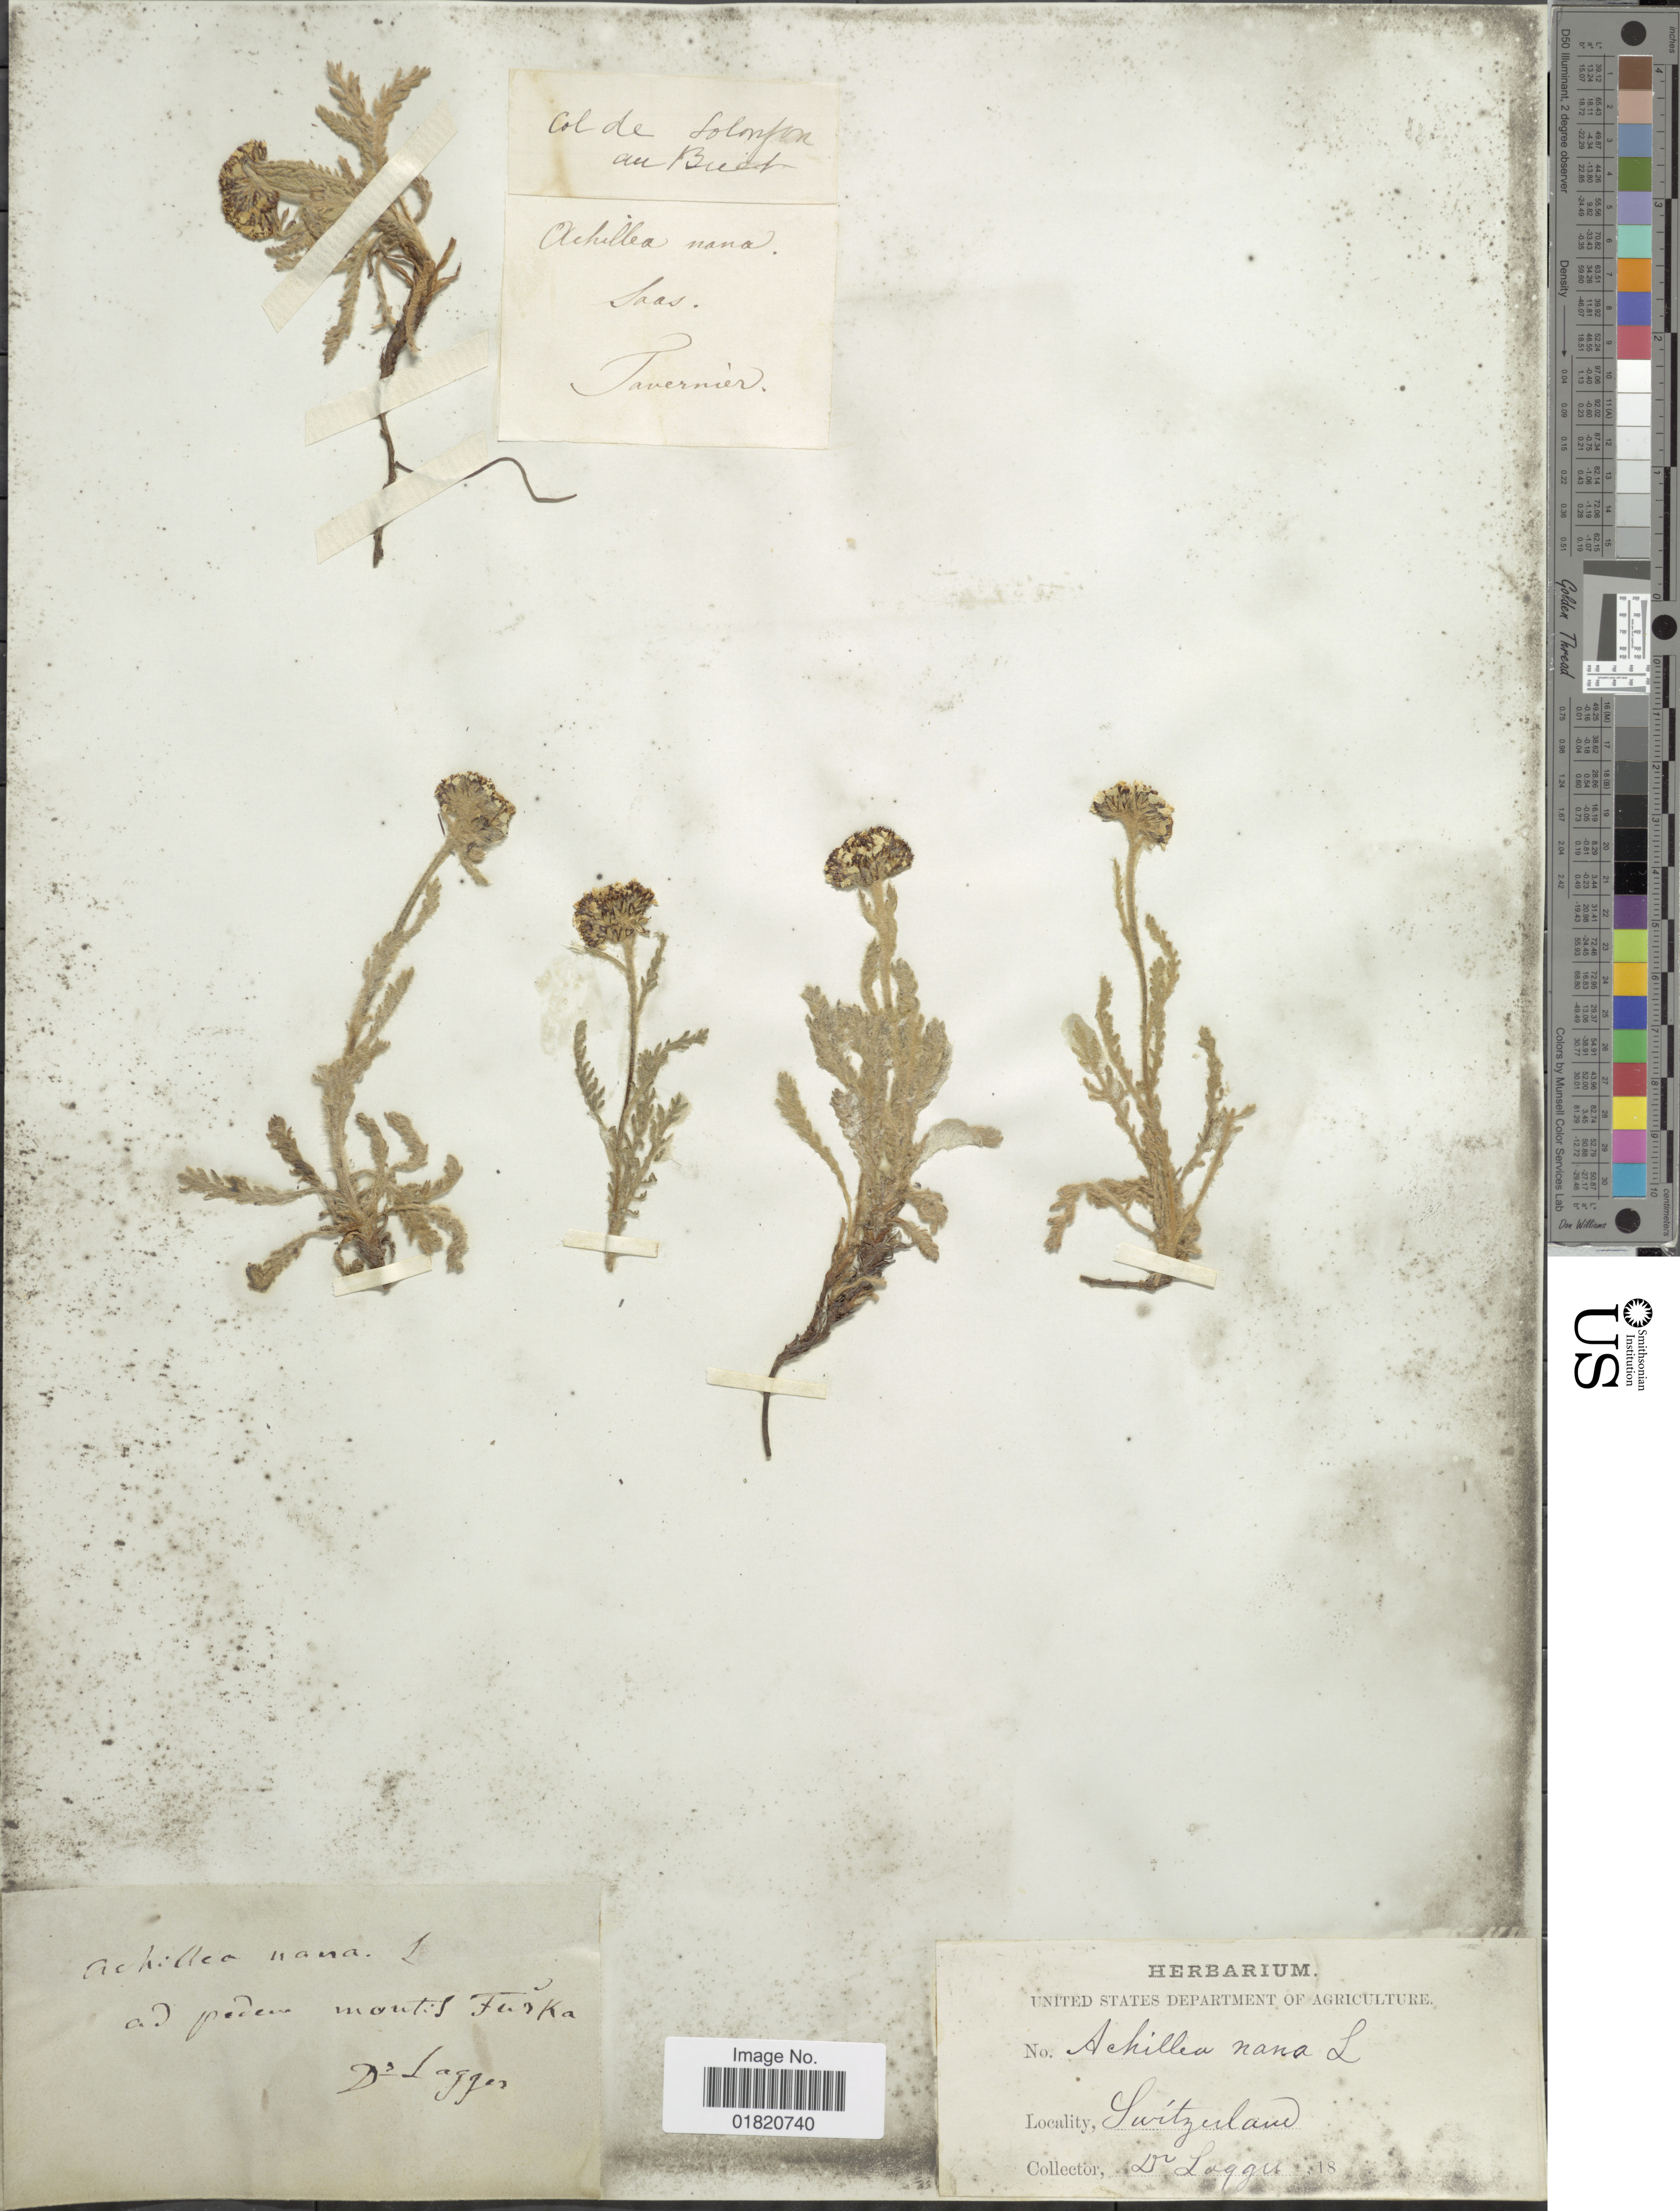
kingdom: Plantae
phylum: Tracheophyta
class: Magnoliopsida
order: Asterales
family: Asteraceae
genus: Achillea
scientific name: Achillea nana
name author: L.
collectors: F. J. Lagger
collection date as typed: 18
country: Switzerland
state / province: Uri/Valais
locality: Ad padem montis Furka